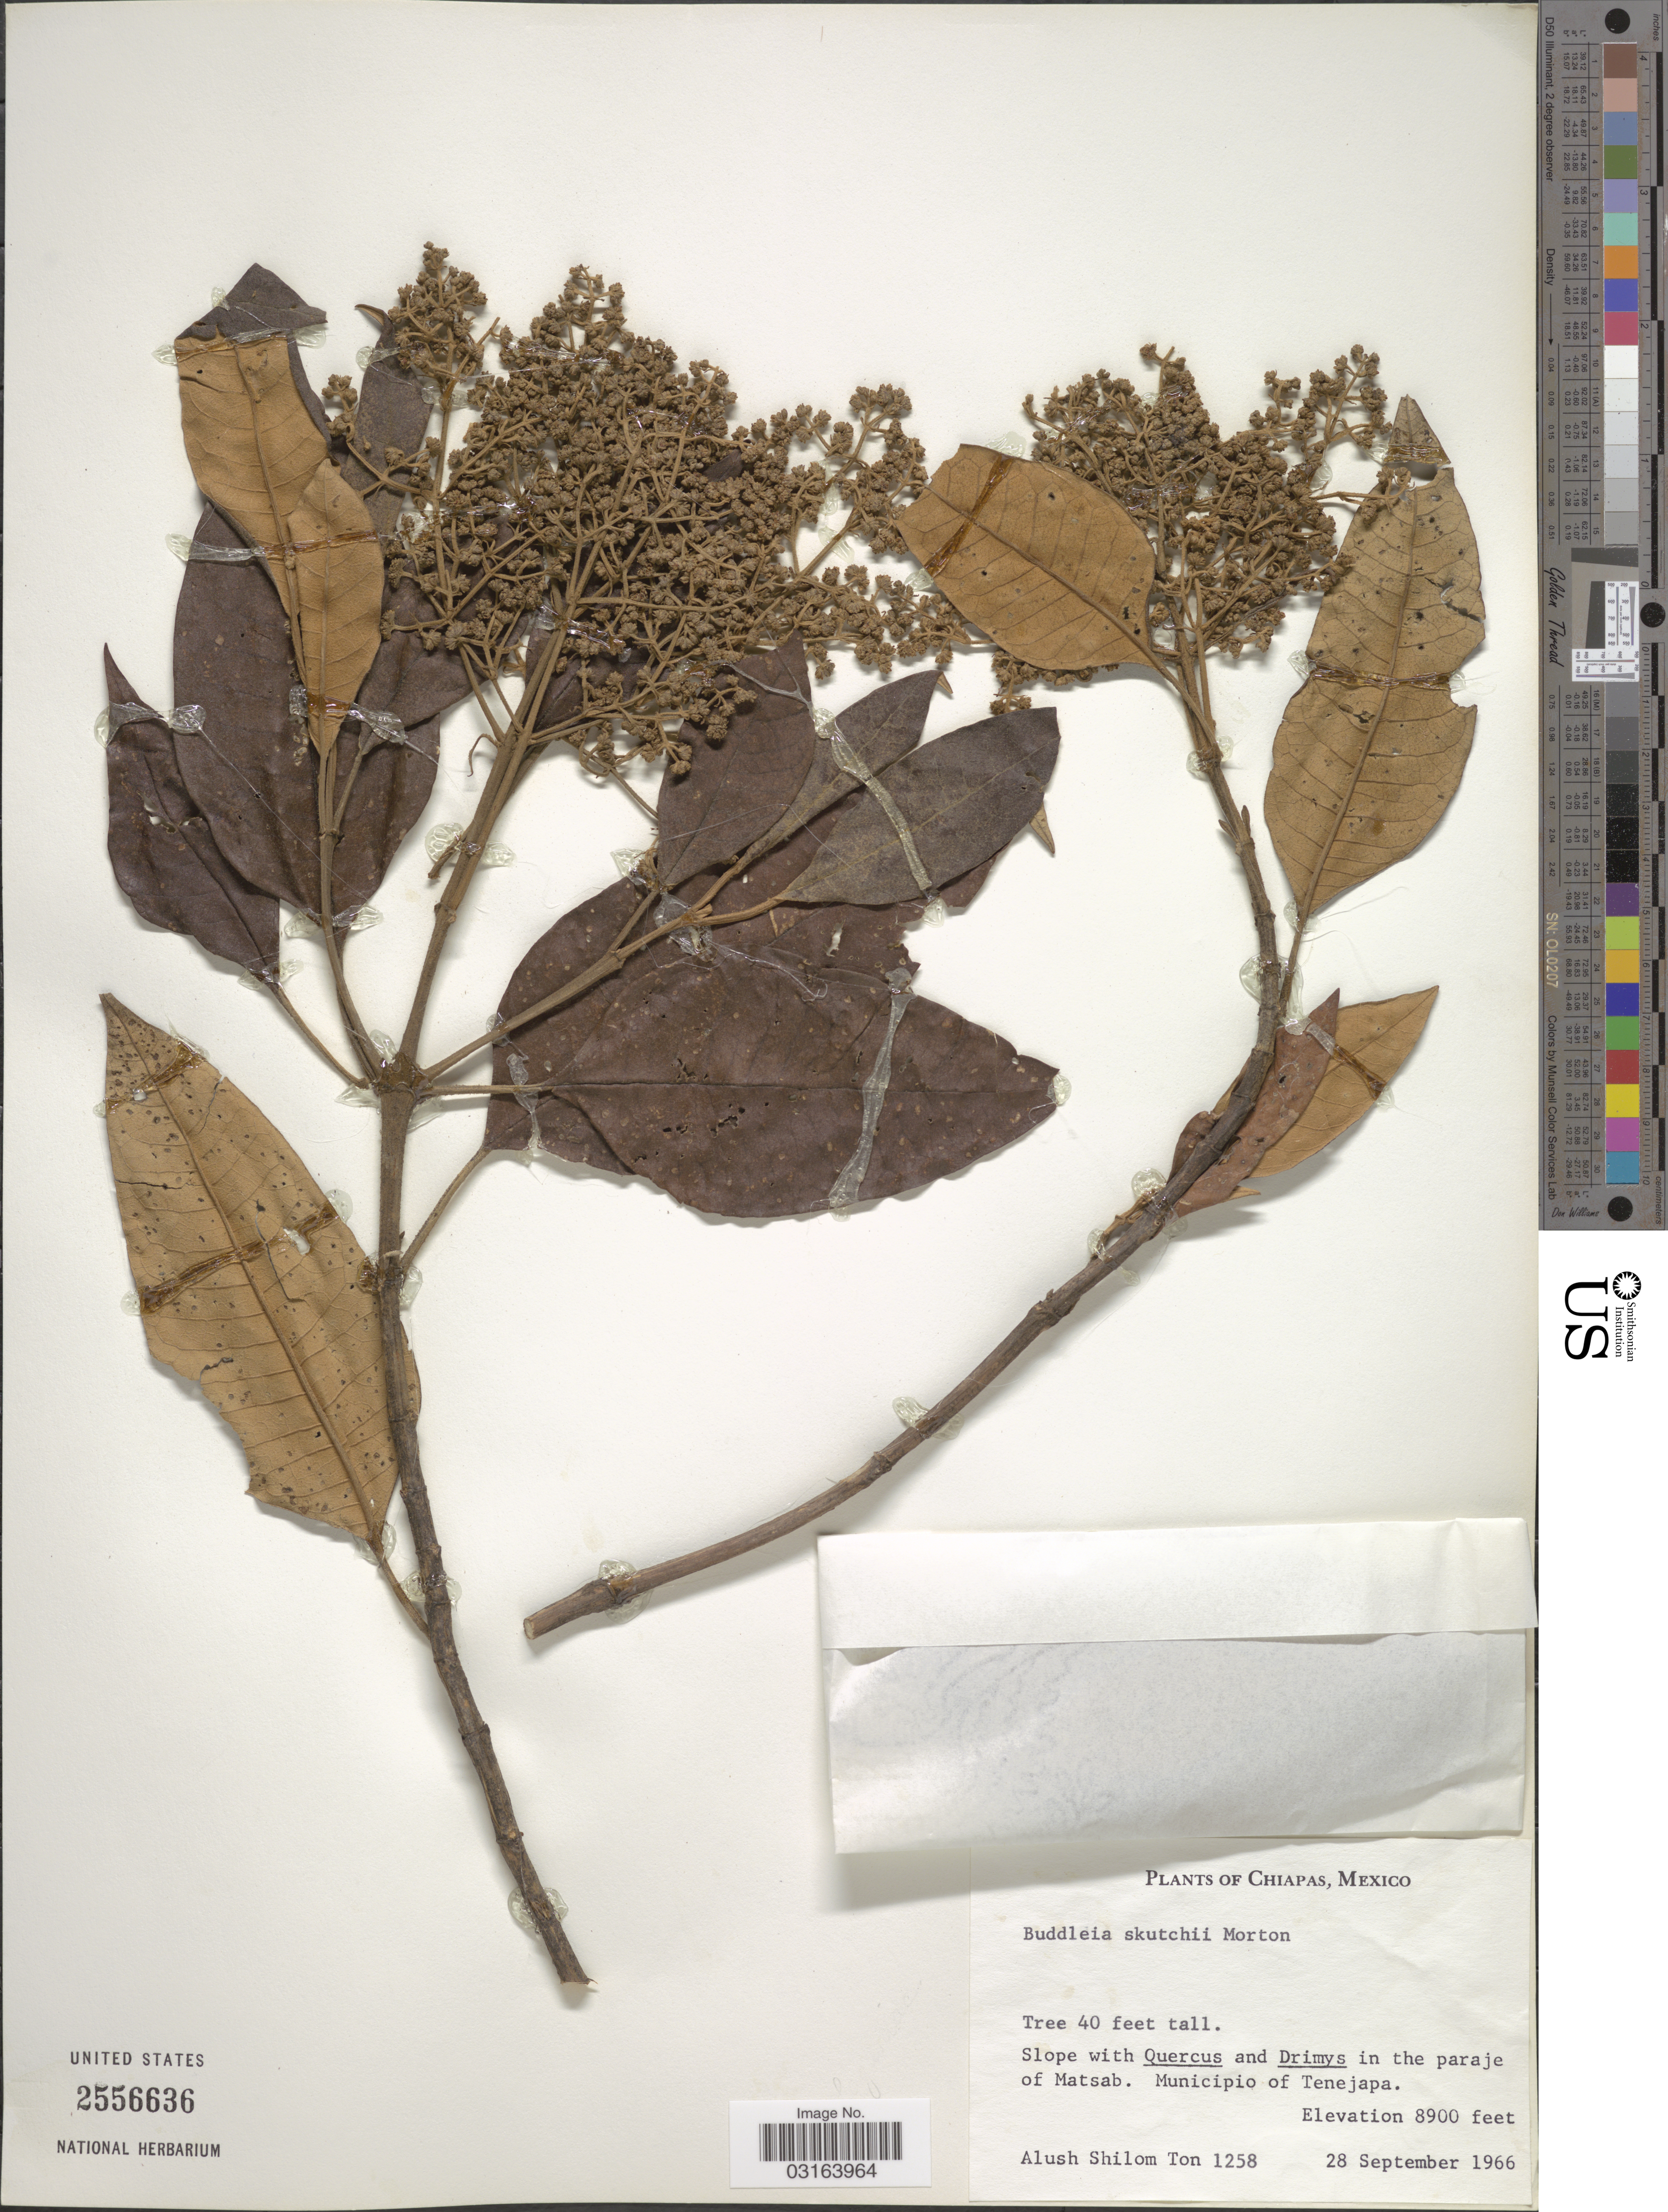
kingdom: Plantae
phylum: Tracheophyta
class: Magnoliopsida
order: Lamiales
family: Scrophulariaceae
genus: Buddleja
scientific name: Buddleja skutchii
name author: C.V. Morton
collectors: A. M. Ton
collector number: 1258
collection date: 1966-09-28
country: Mexico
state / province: Chiapas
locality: In the paraje of Matsab. Municipio of Tenejapa.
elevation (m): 2713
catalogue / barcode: US 2556636